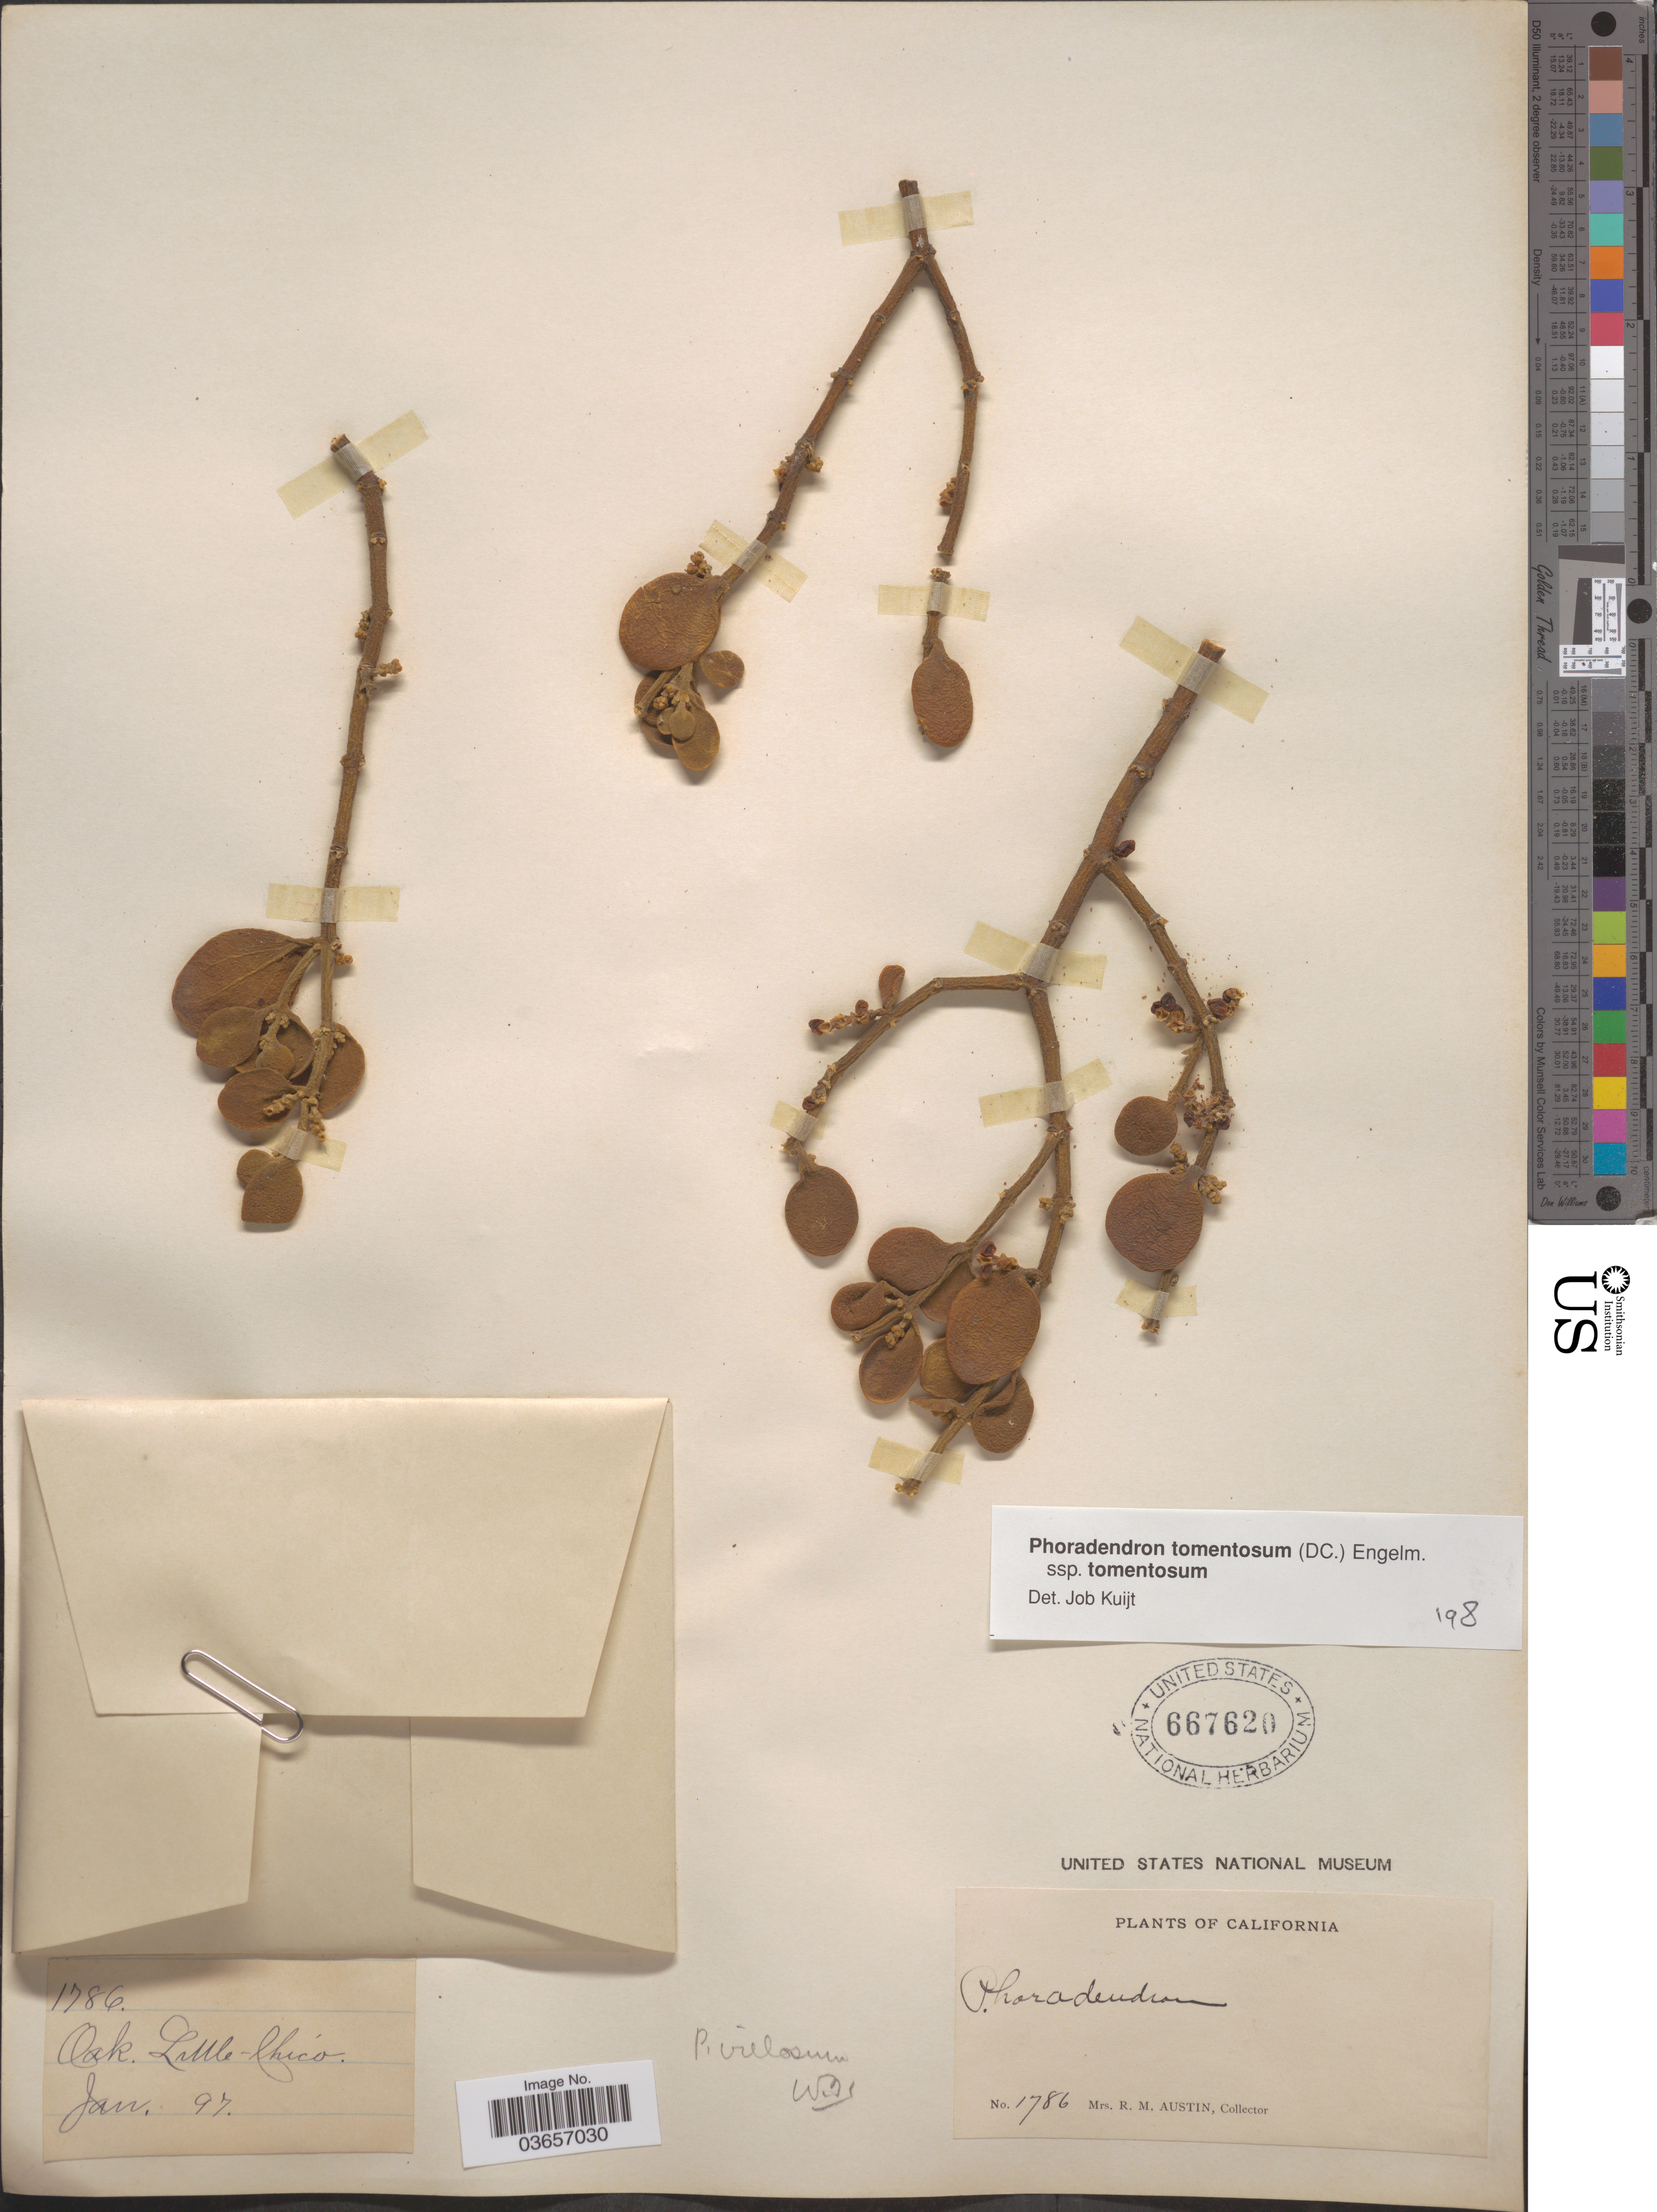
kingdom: Plantae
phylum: Tracheophyta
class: Magnoliopsida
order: Santalales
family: Viscaceae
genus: Phoradendron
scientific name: Phoradendron tomentosum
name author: DC.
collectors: R. Austin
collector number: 1786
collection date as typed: Transcribed d/m/y: /1/87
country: United States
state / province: California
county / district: Butte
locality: Little-Chico.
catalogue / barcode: US 667620